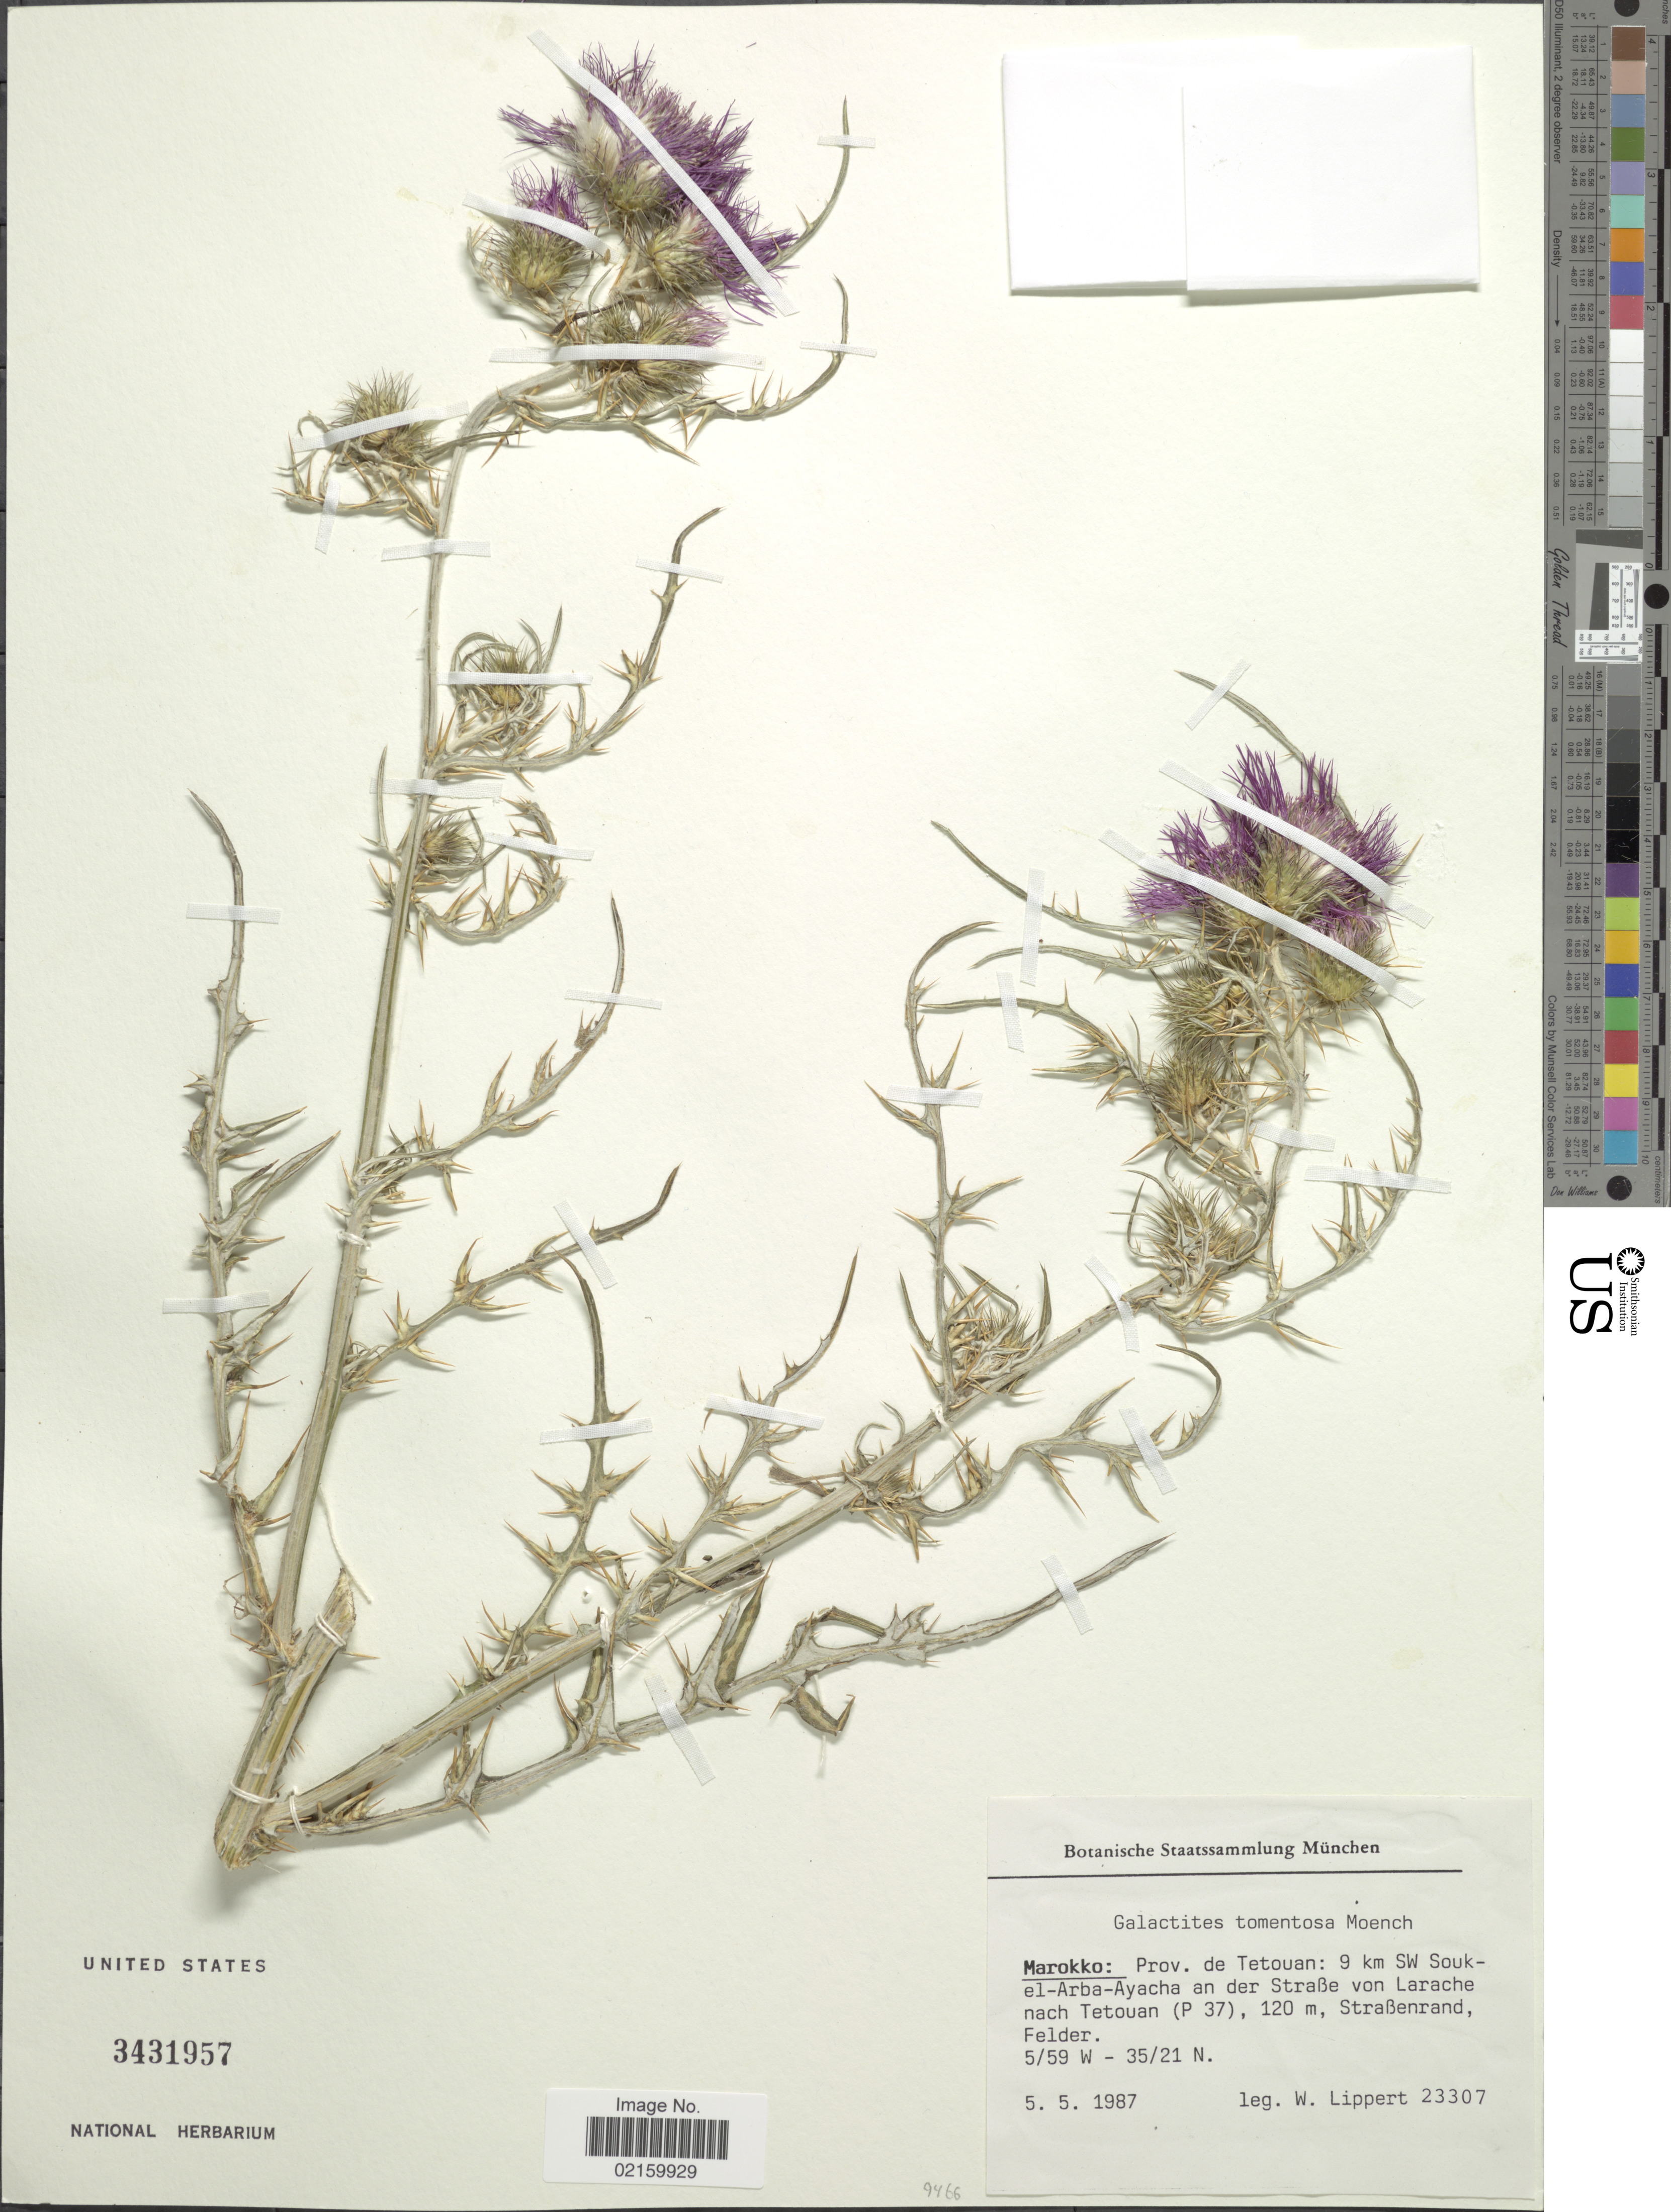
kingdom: Plantae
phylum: Tracheophyta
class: Magnoliopsida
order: Asterales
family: Asteraceae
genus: Galactites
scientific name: Galactites tomentosa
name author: Moench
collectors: W. Lippert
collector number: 23307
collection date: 1987-05-05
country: Morocco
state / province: Tanger-Tétouan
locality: Prov. de Tetouan: 9 km SW Soukel-Arba-Ayacha an der Straße von Larache nach Tetouan (P 37), Straßenrand, Felder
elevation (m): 120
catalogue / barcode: US 3431957